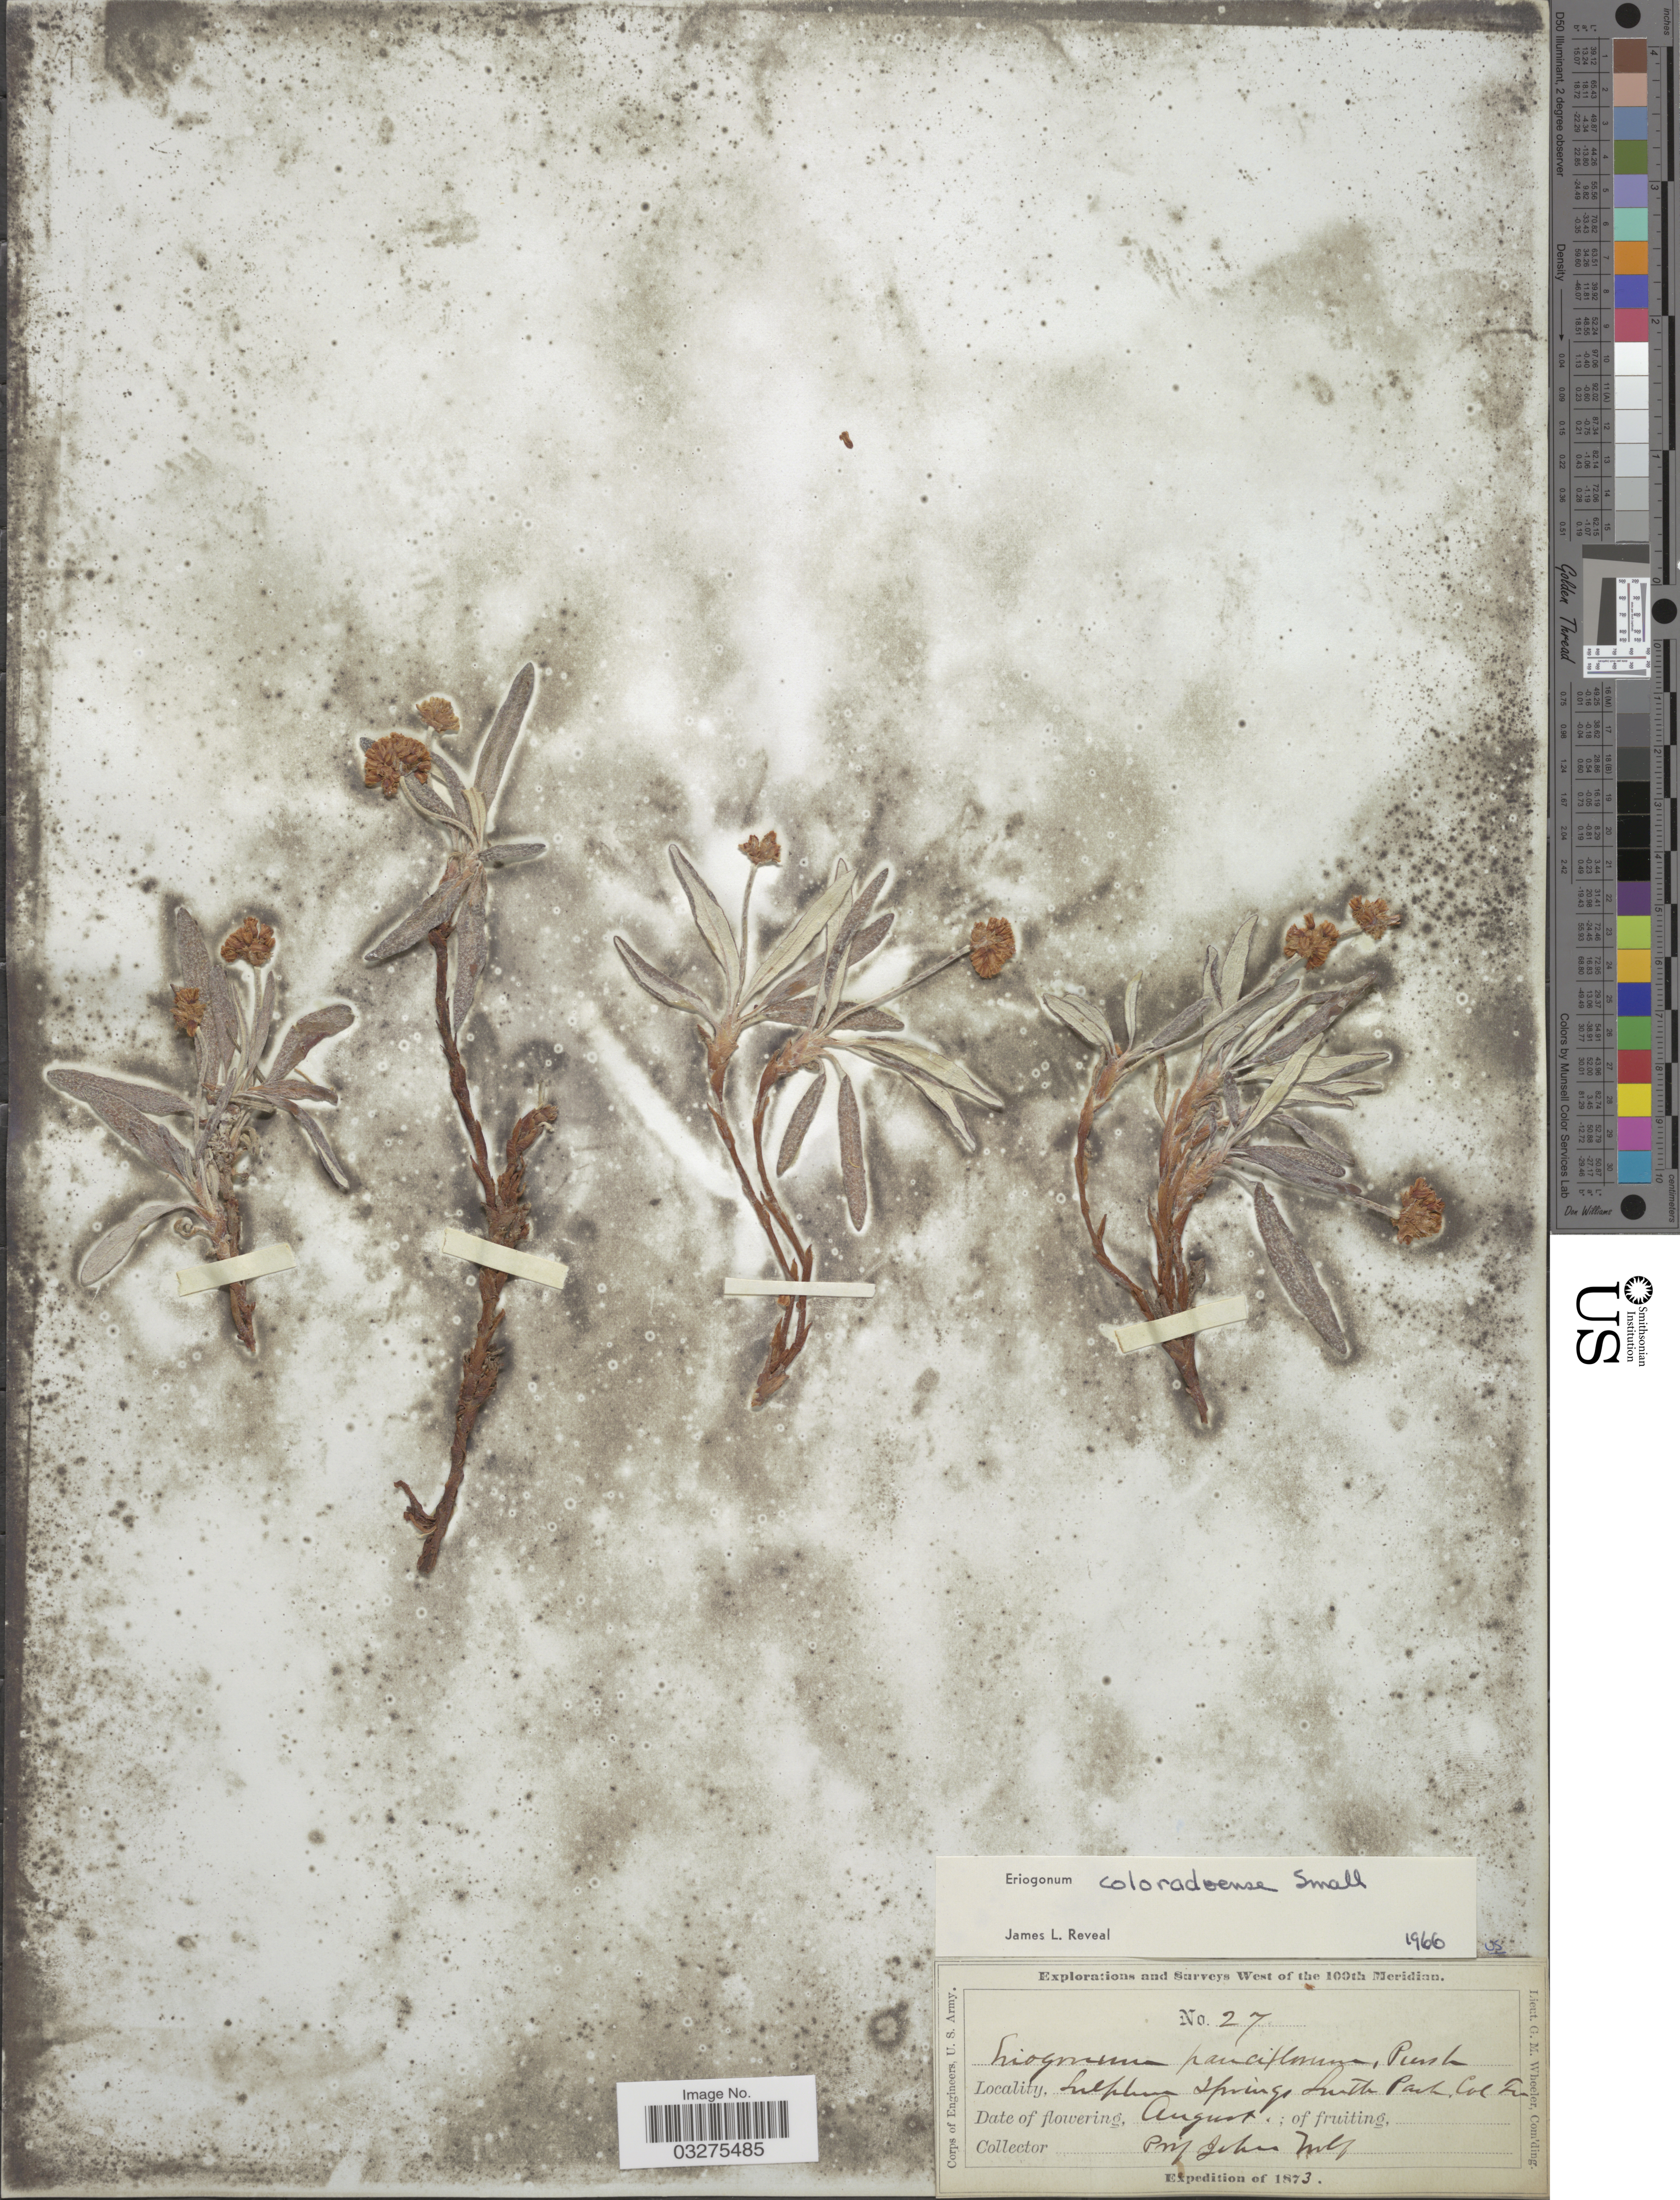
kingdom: Plantae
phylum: Tracheophyta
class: Magnoliopsida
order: Caryophyllales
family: Polygonaceae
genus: Eriogonum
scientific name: Eriogonum coloradense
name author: Small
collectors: J. Wolf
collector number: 27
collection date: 1873-08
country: United States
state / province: Colorado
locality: West of the 100th Meridian. Sulphur Springs South Park.